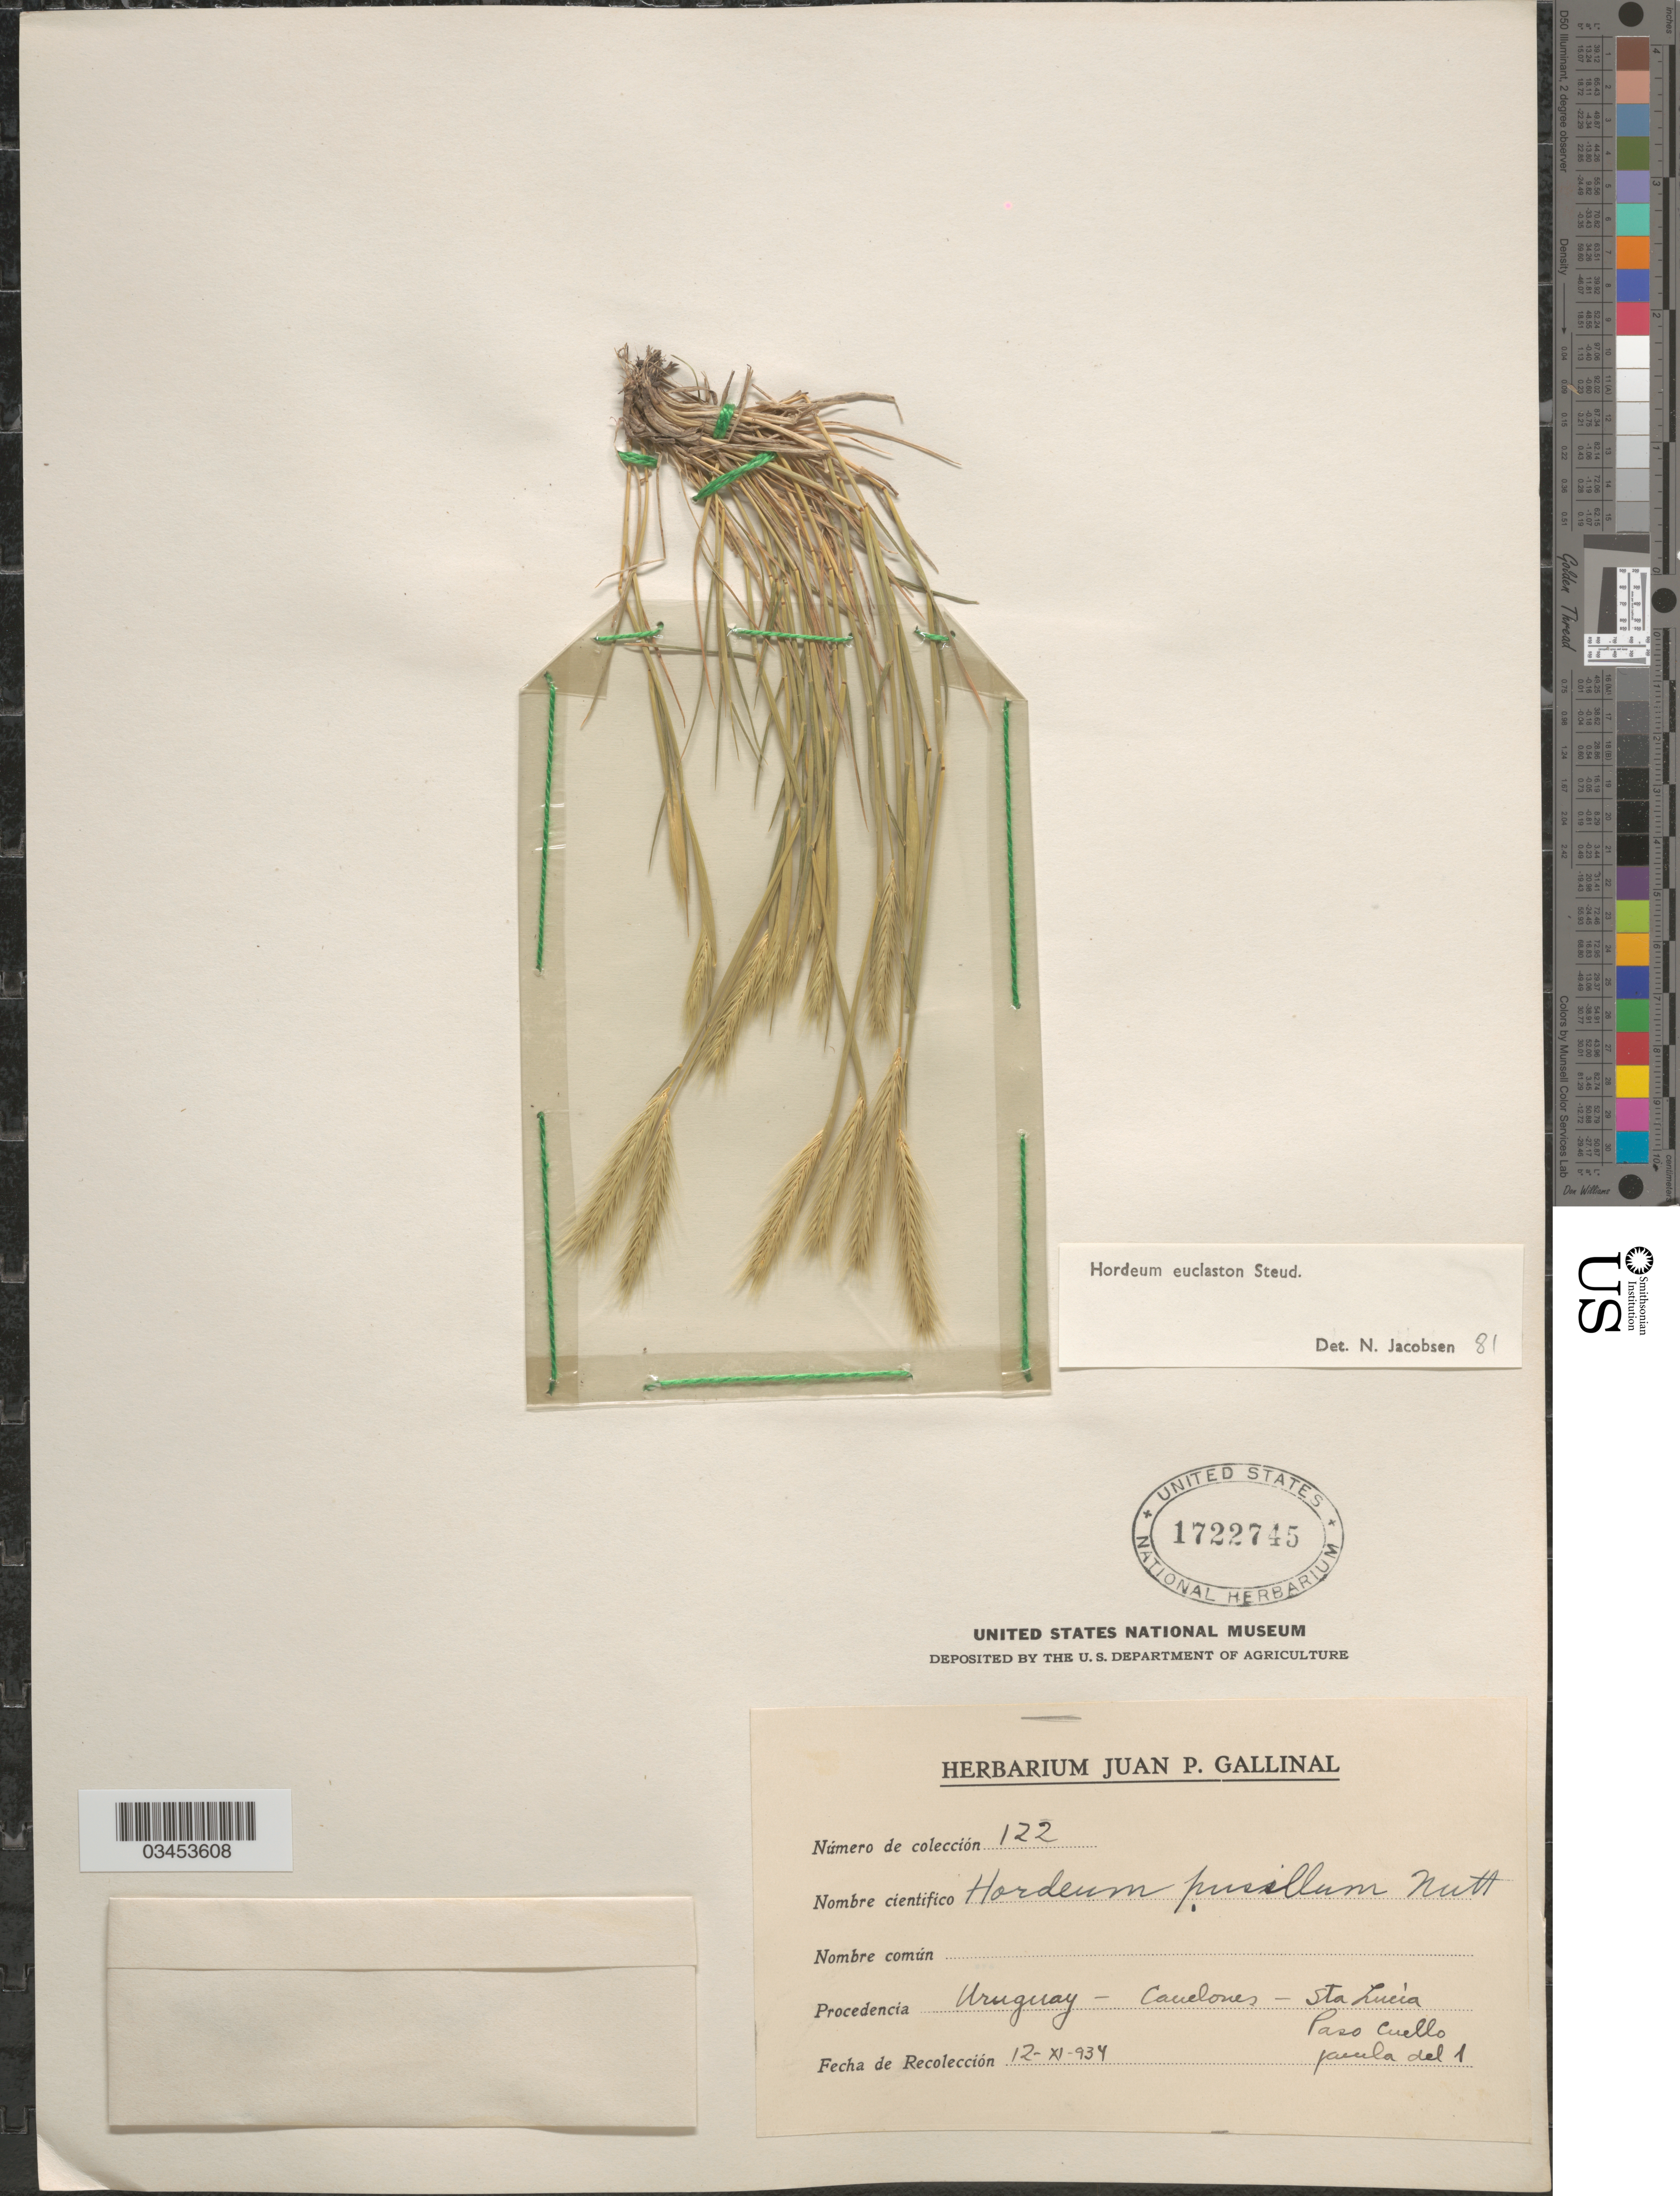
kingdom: Plantae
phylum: Tracheophyta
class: Liliopsida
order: Poales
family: Poaceae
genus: Hordeum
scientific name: Hordeum euclaston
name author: Steud.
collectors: ex herb. Juan P. Gallinal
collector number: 122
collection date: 1934-11-12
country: Uruguay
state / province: Canelones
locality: Sta Lucìa. Pasco Cuello.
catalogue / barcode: US 1722745